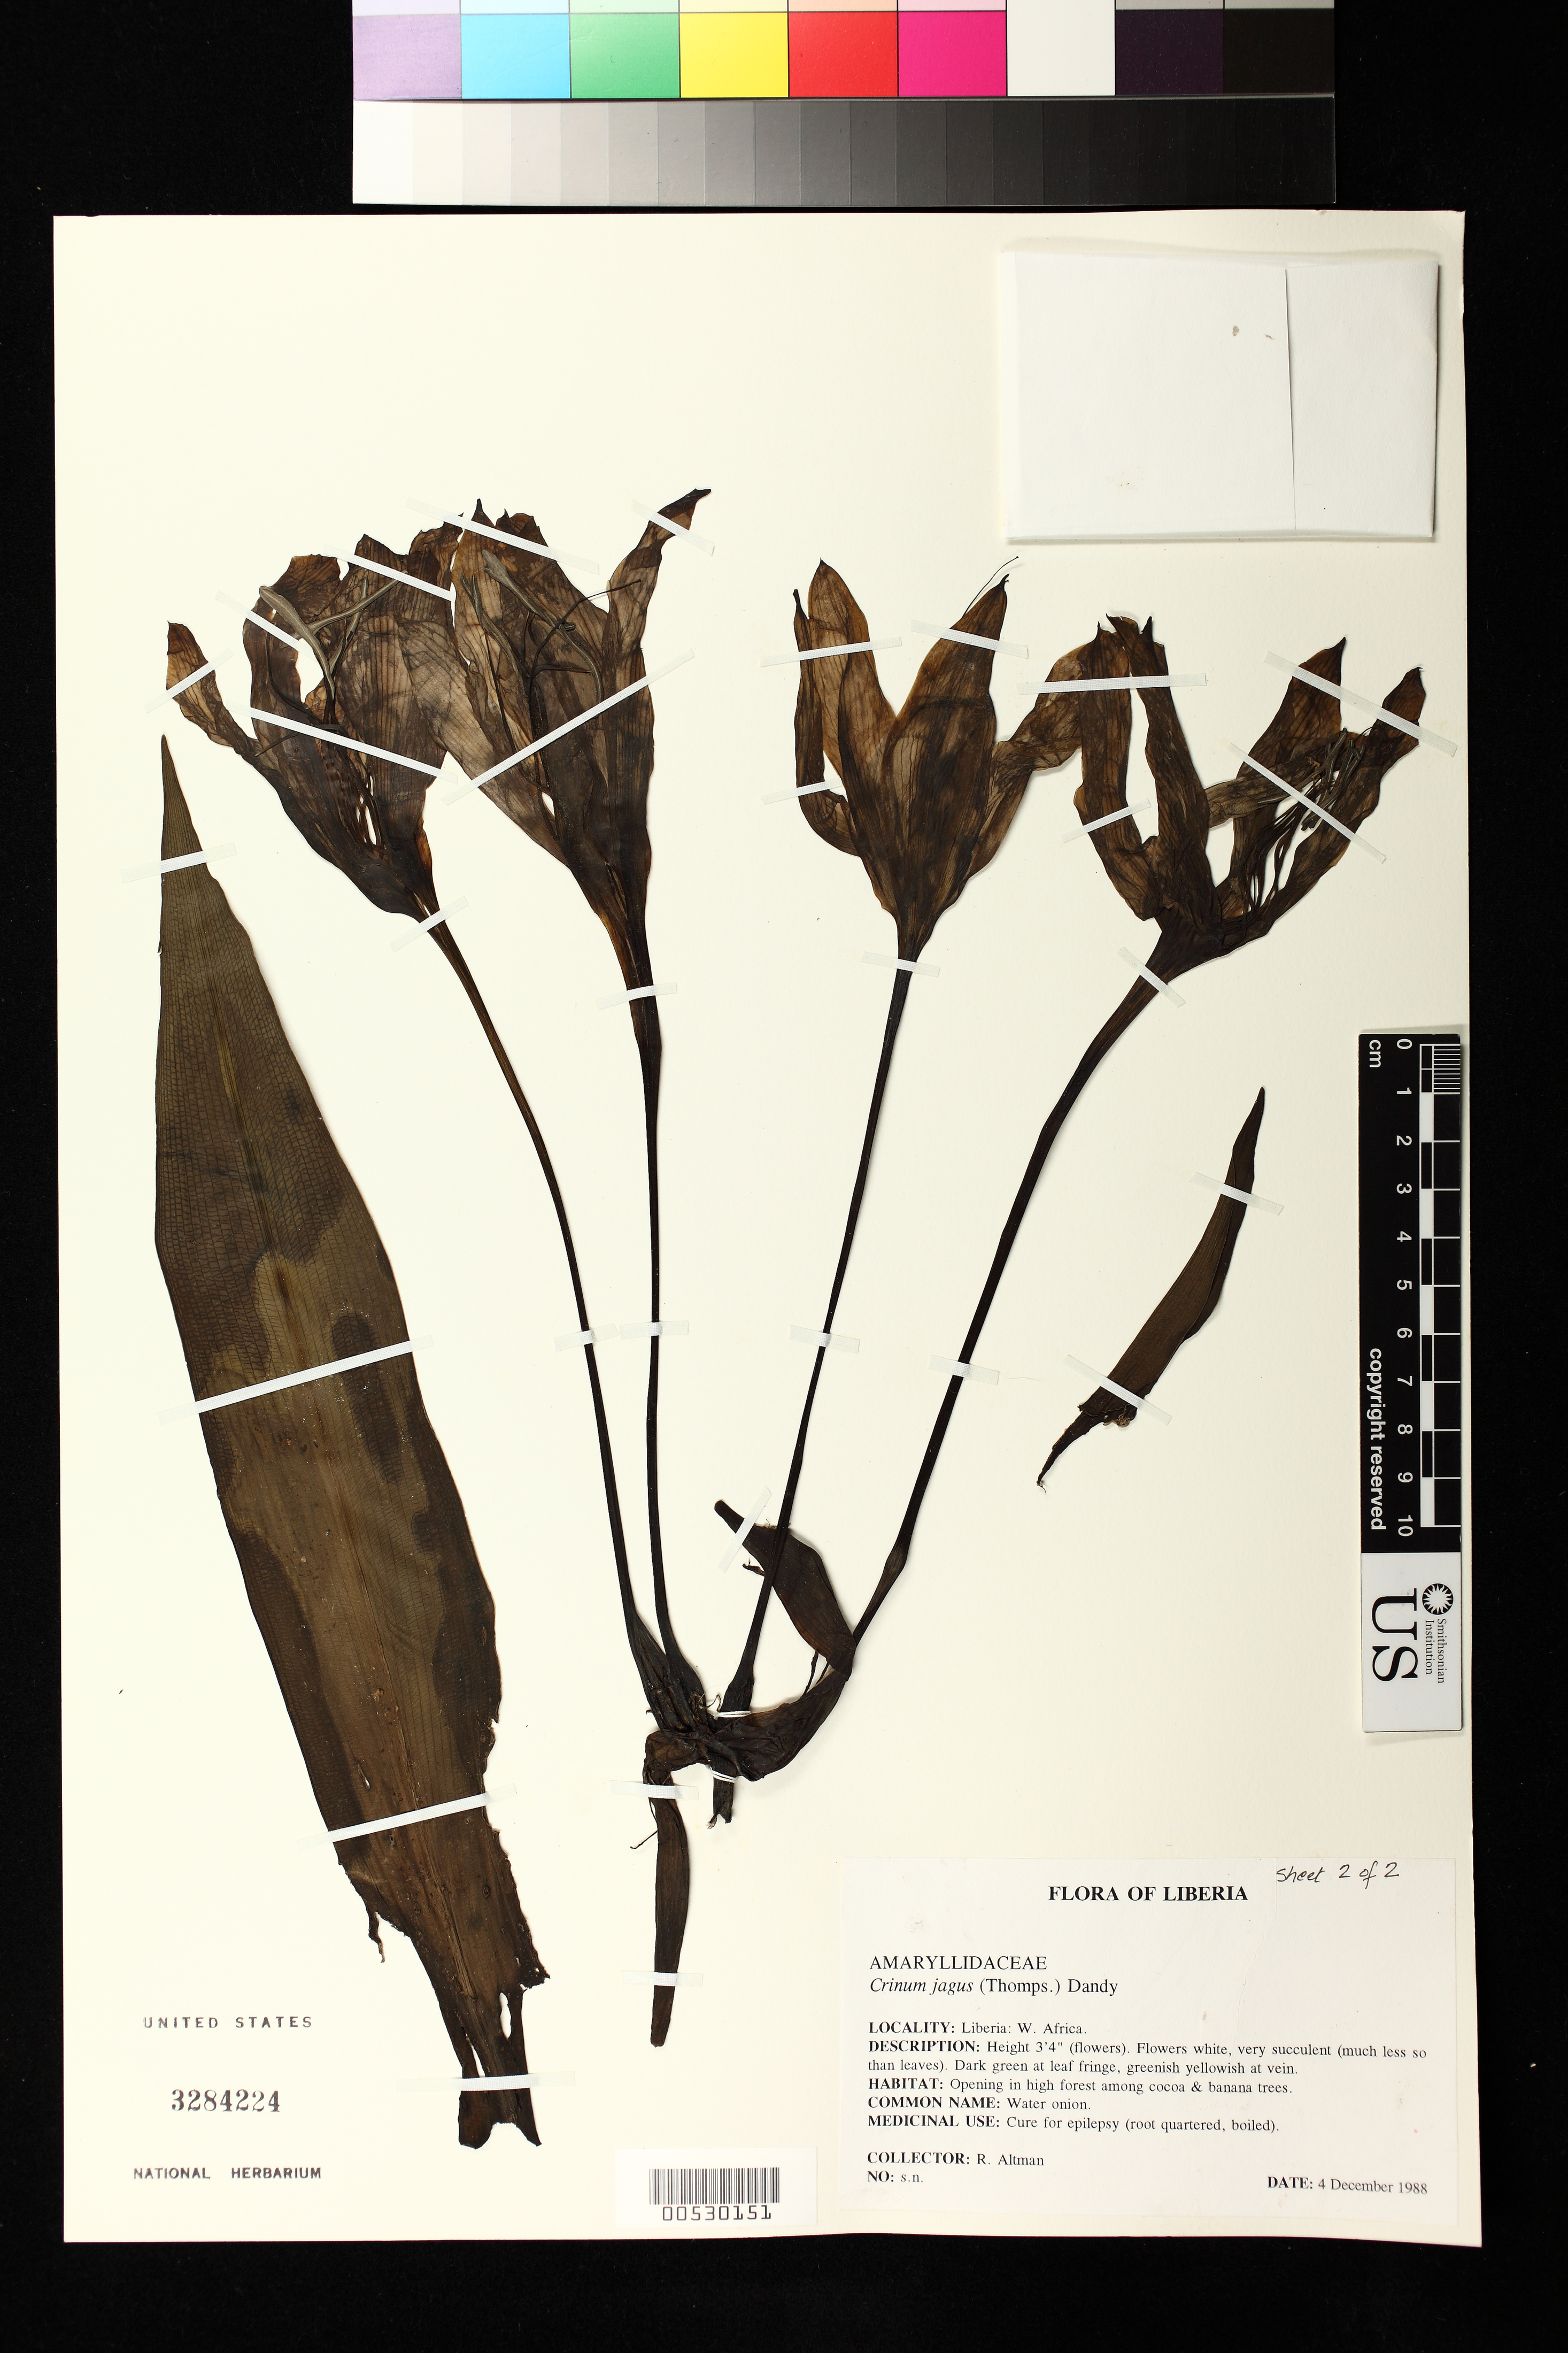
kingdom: Plantae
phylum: Tracheophyta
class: Liliopsida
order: Asparagales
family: Amaryllidaceae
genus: Crinum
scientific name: Crinum jagus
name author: (J. Thomps.) Dandy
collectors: R. Altman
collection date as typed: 04 Dec 1988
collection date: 1988-12-04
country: Liberia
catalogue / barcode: US 3284224